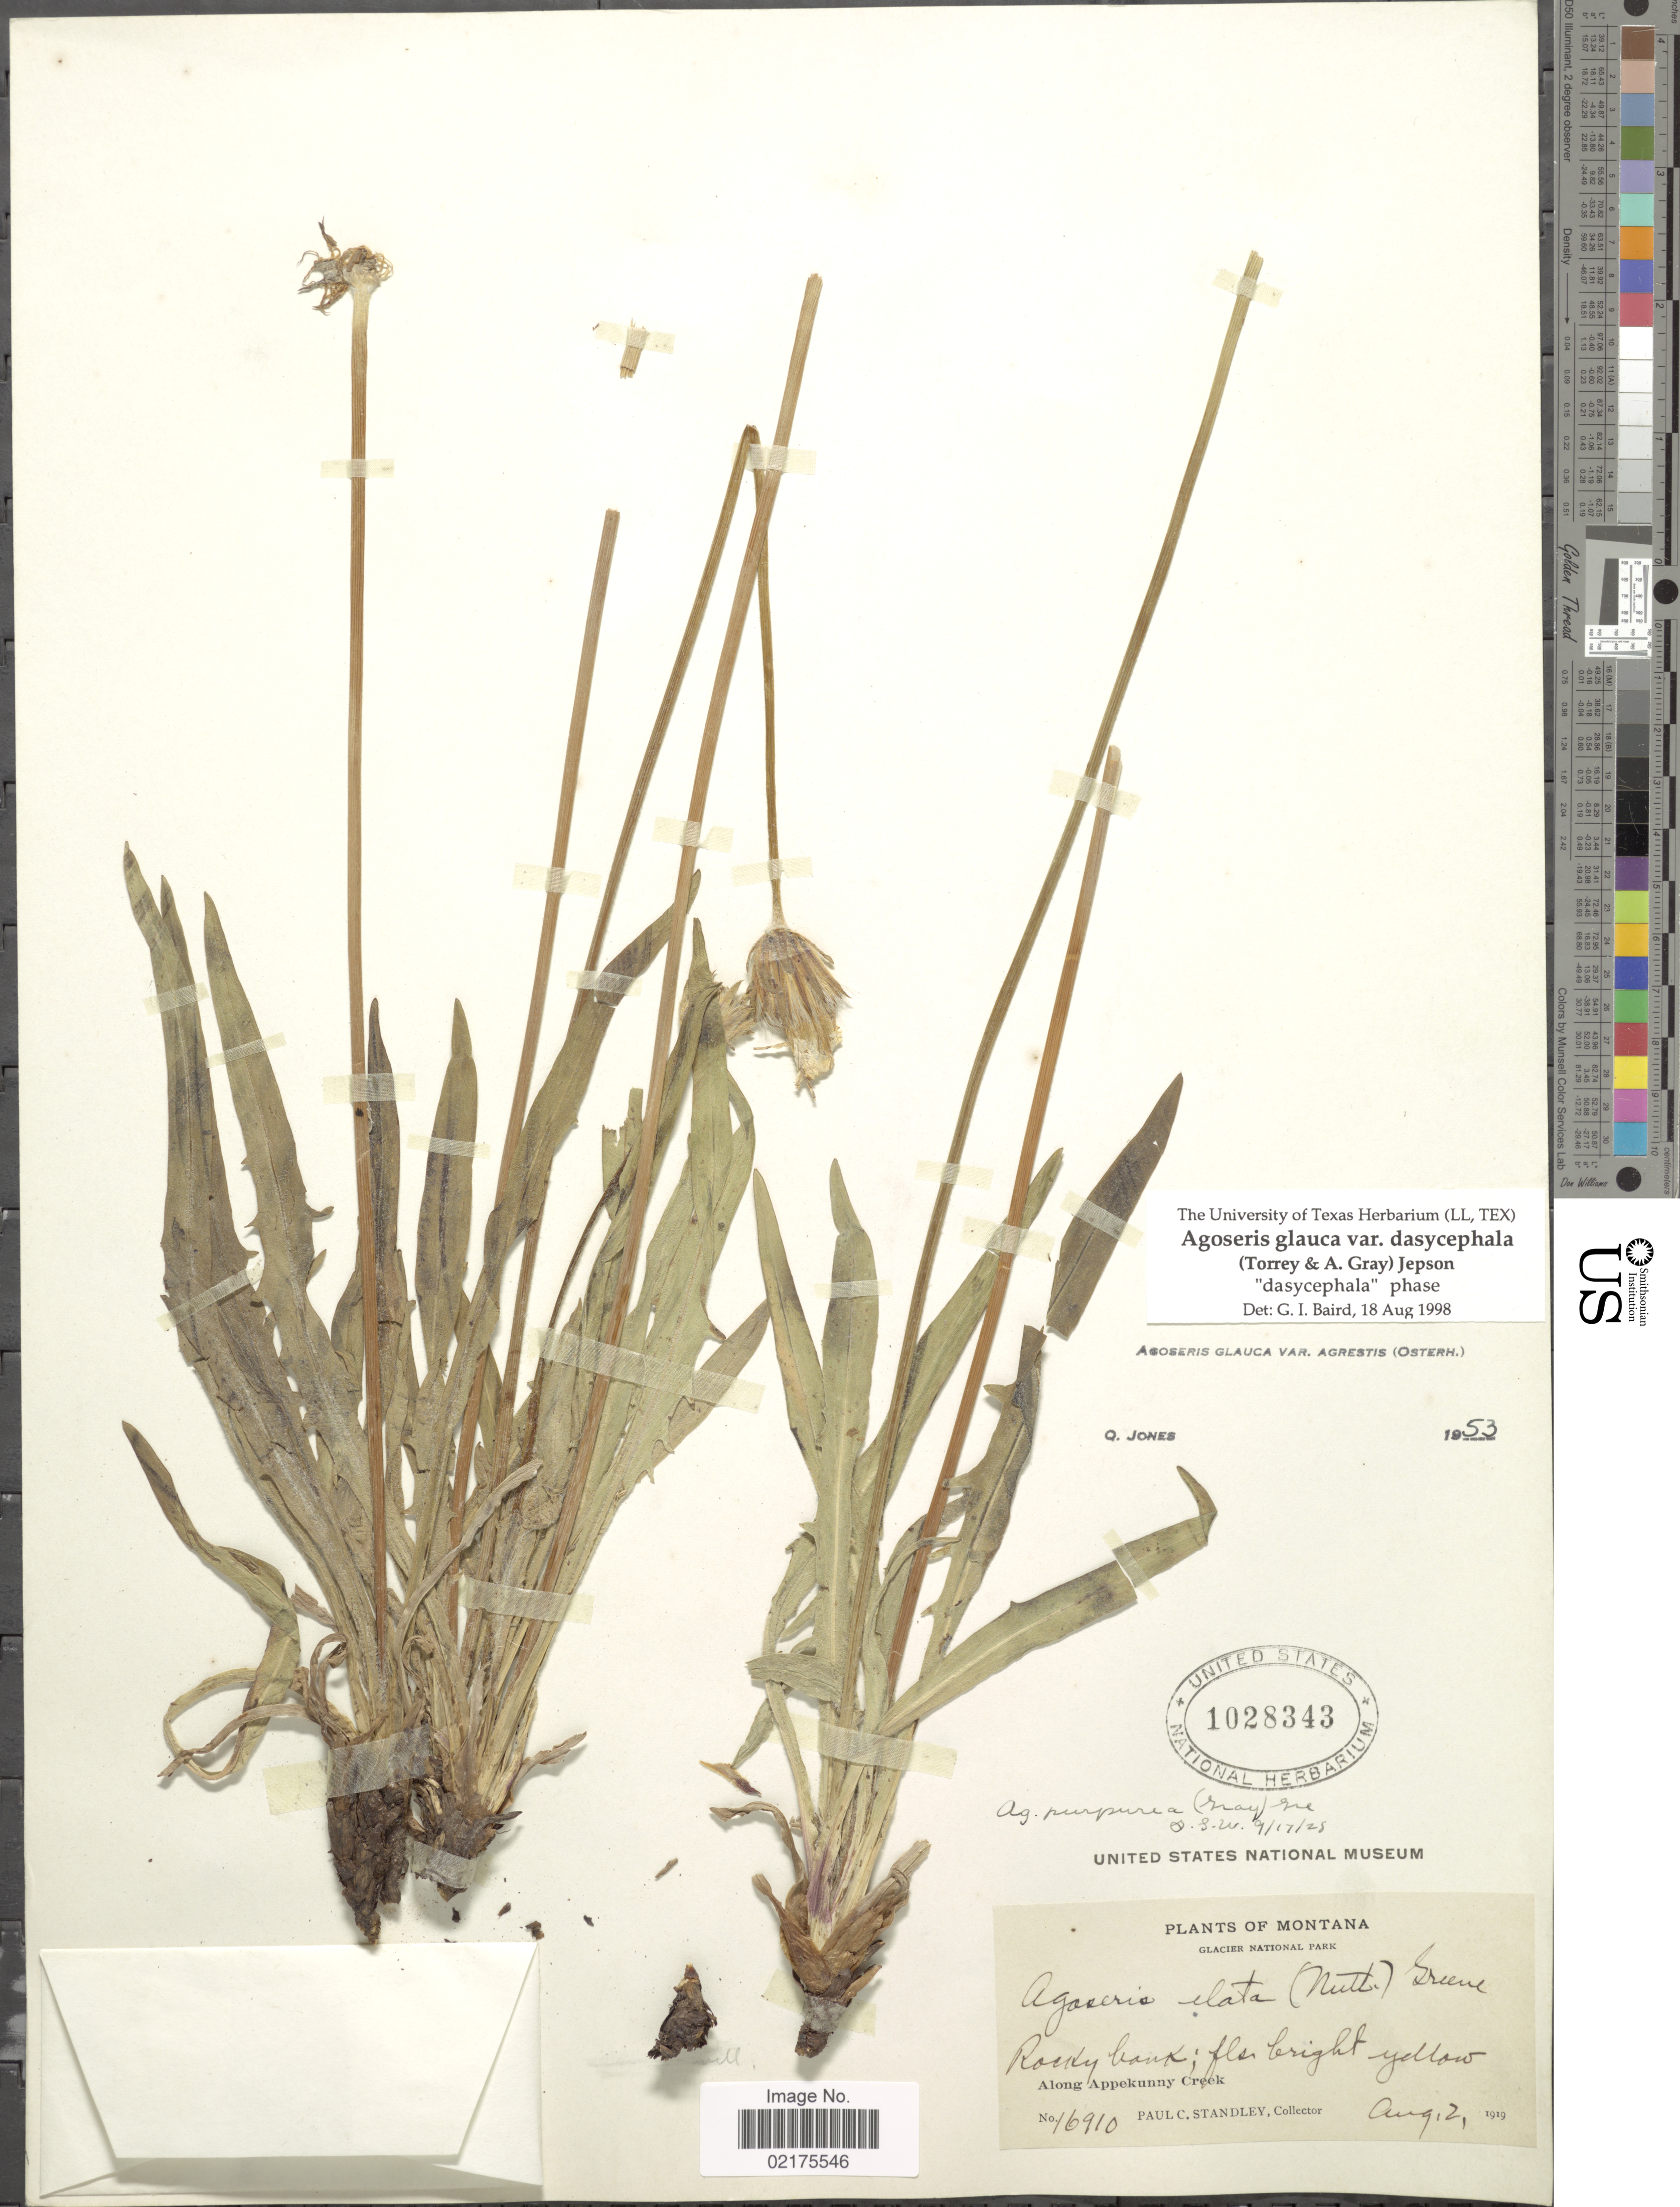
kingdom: Plantae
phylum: Tracheophyta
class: Magnoliopsida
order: Asterales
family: Asteraceae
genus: Agoseris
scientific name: Agoseris glauca var. dasycephala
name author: (Torr. & A. Gray) Jeps.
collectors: P. C. Standley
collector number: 16910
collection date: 1919-08-12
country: United States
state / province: Montana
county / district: Glacier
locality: Glacier National Park, Rocky Bank Along Appekunny Creek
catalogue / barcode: US 1028343